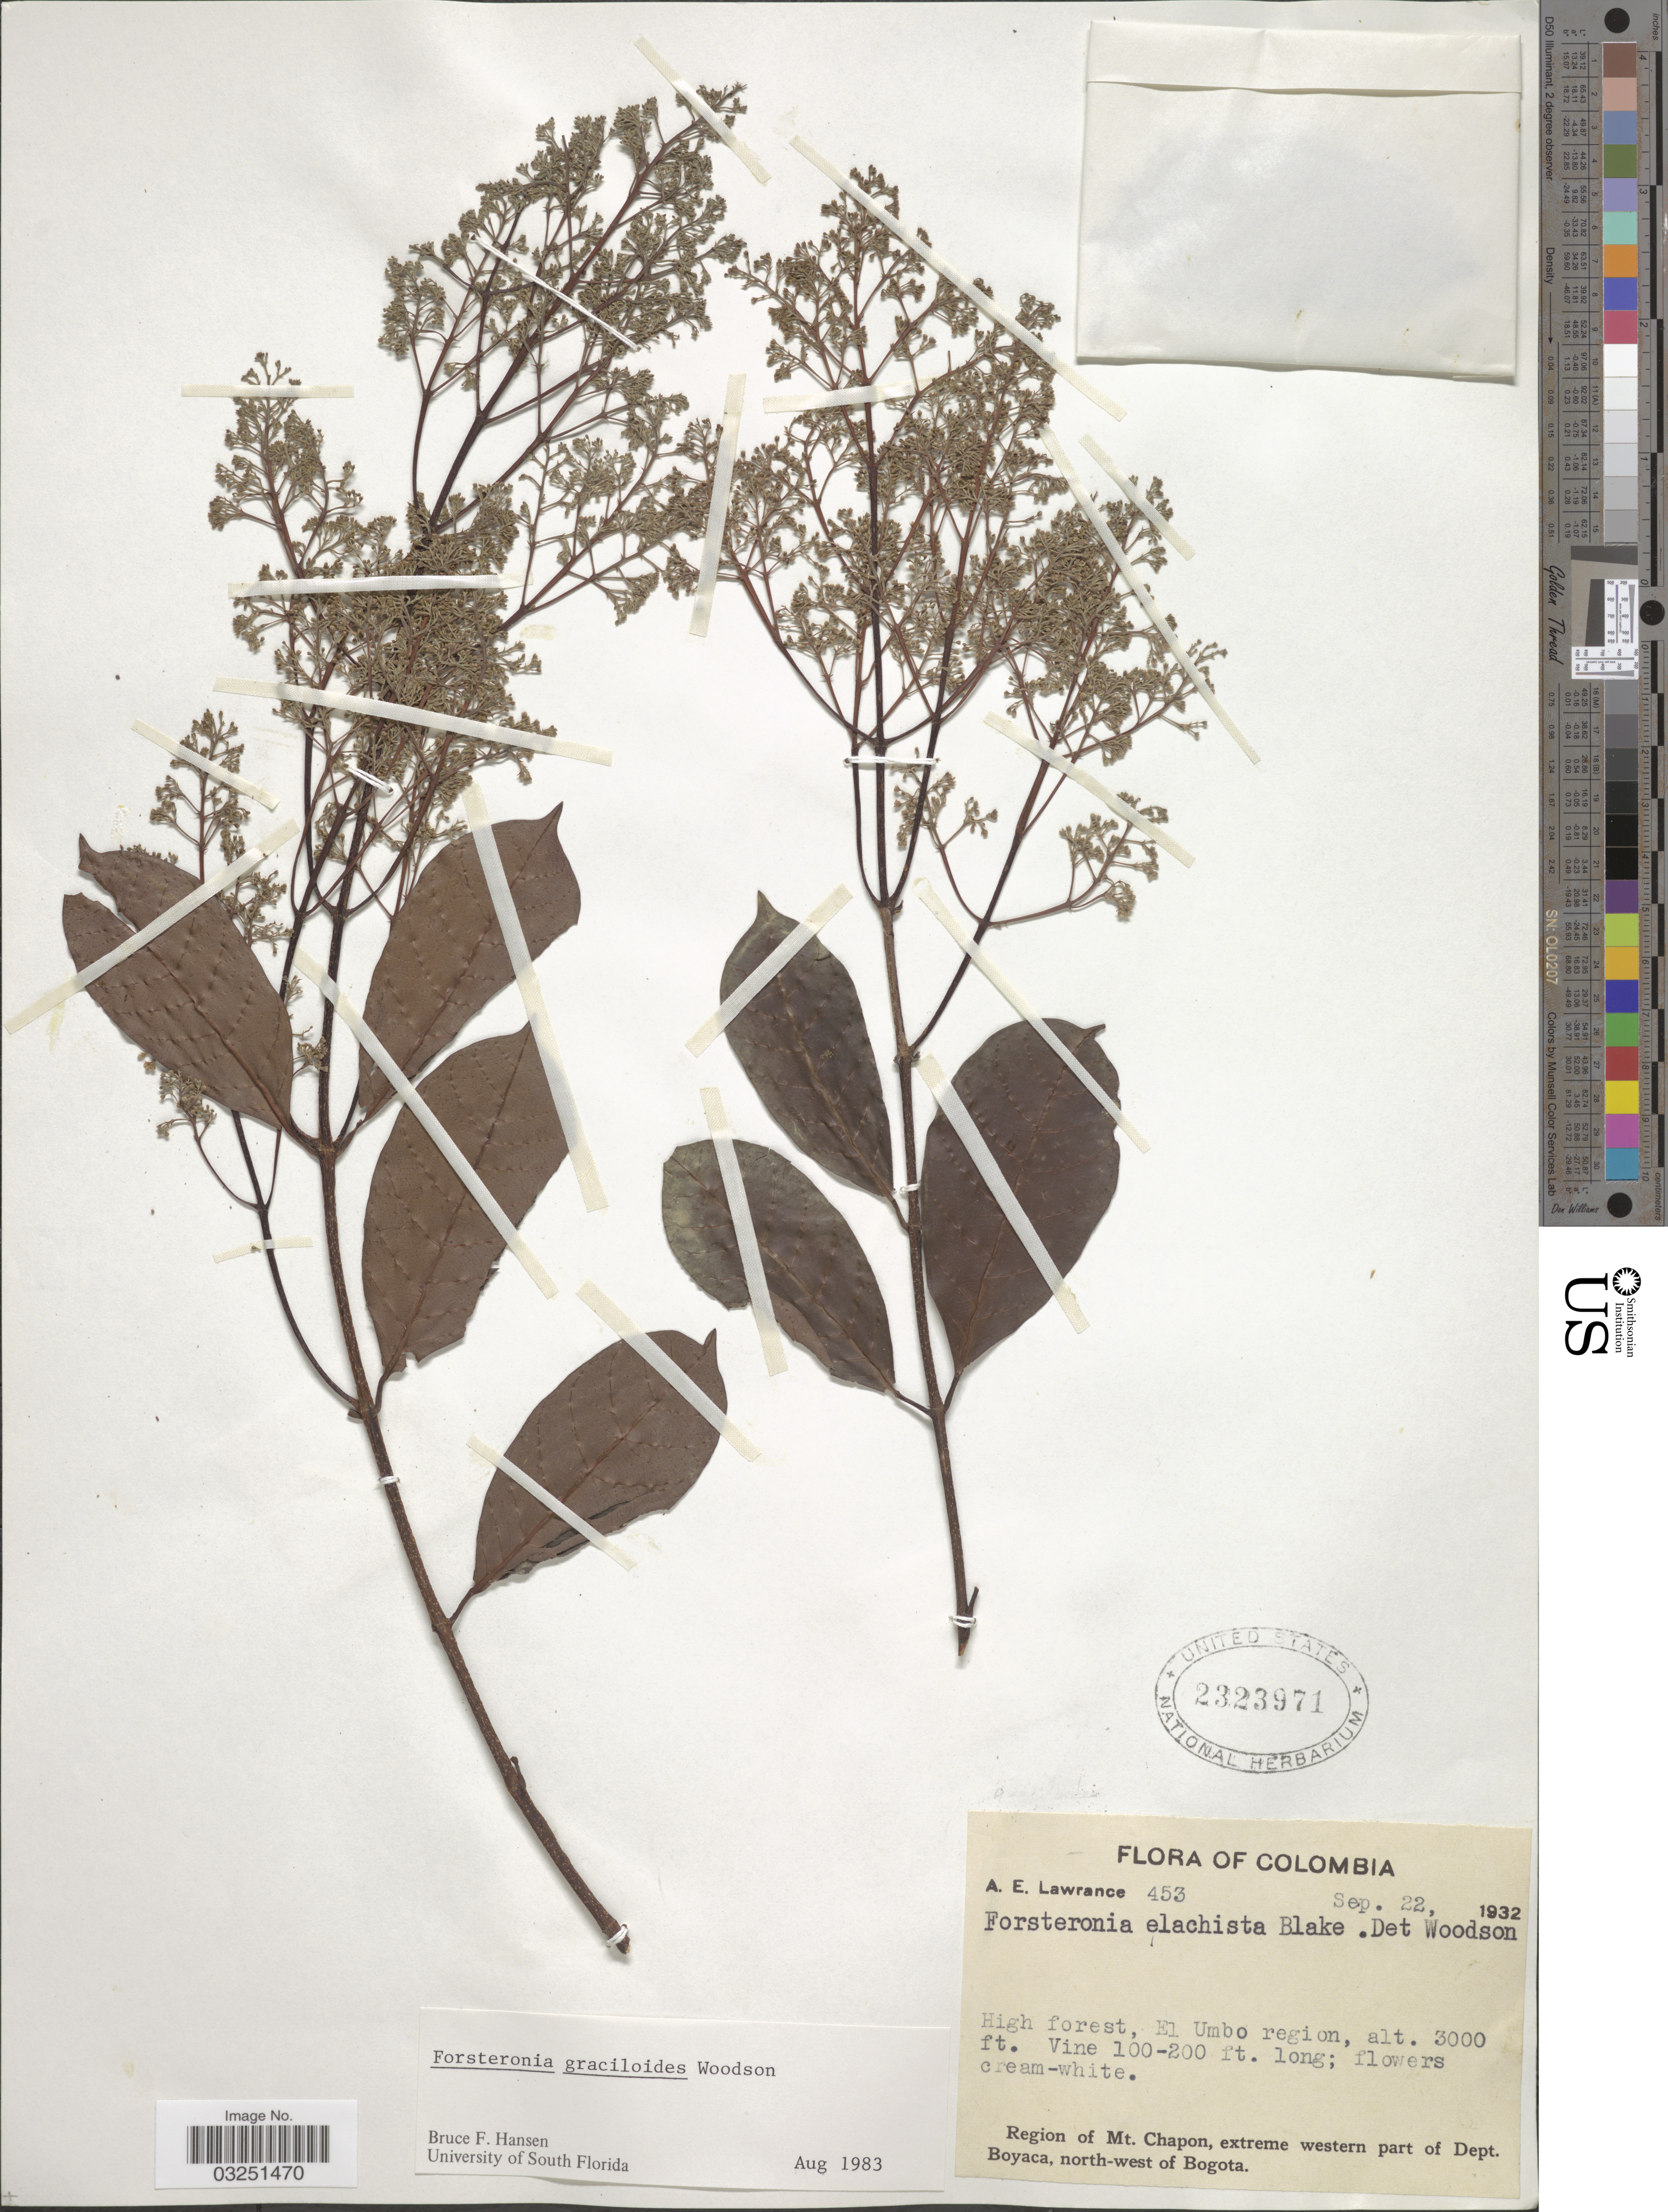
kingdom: Plantae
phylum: Tracheophyta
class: Magnoliopsida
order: Gentianales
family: Apocynaceae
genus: Forsteronia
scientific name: Forsteronia graciloides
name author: Woodson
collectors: A. Lawrence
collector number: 453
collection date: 1932-09-22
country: Colombia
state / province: Boyacá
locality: High forest, El Umbo region. Region of Mt. Chapon, extreme western part of Dept. Boyaca, north-west of Bogota.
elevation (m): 914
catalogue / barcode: US 2323971